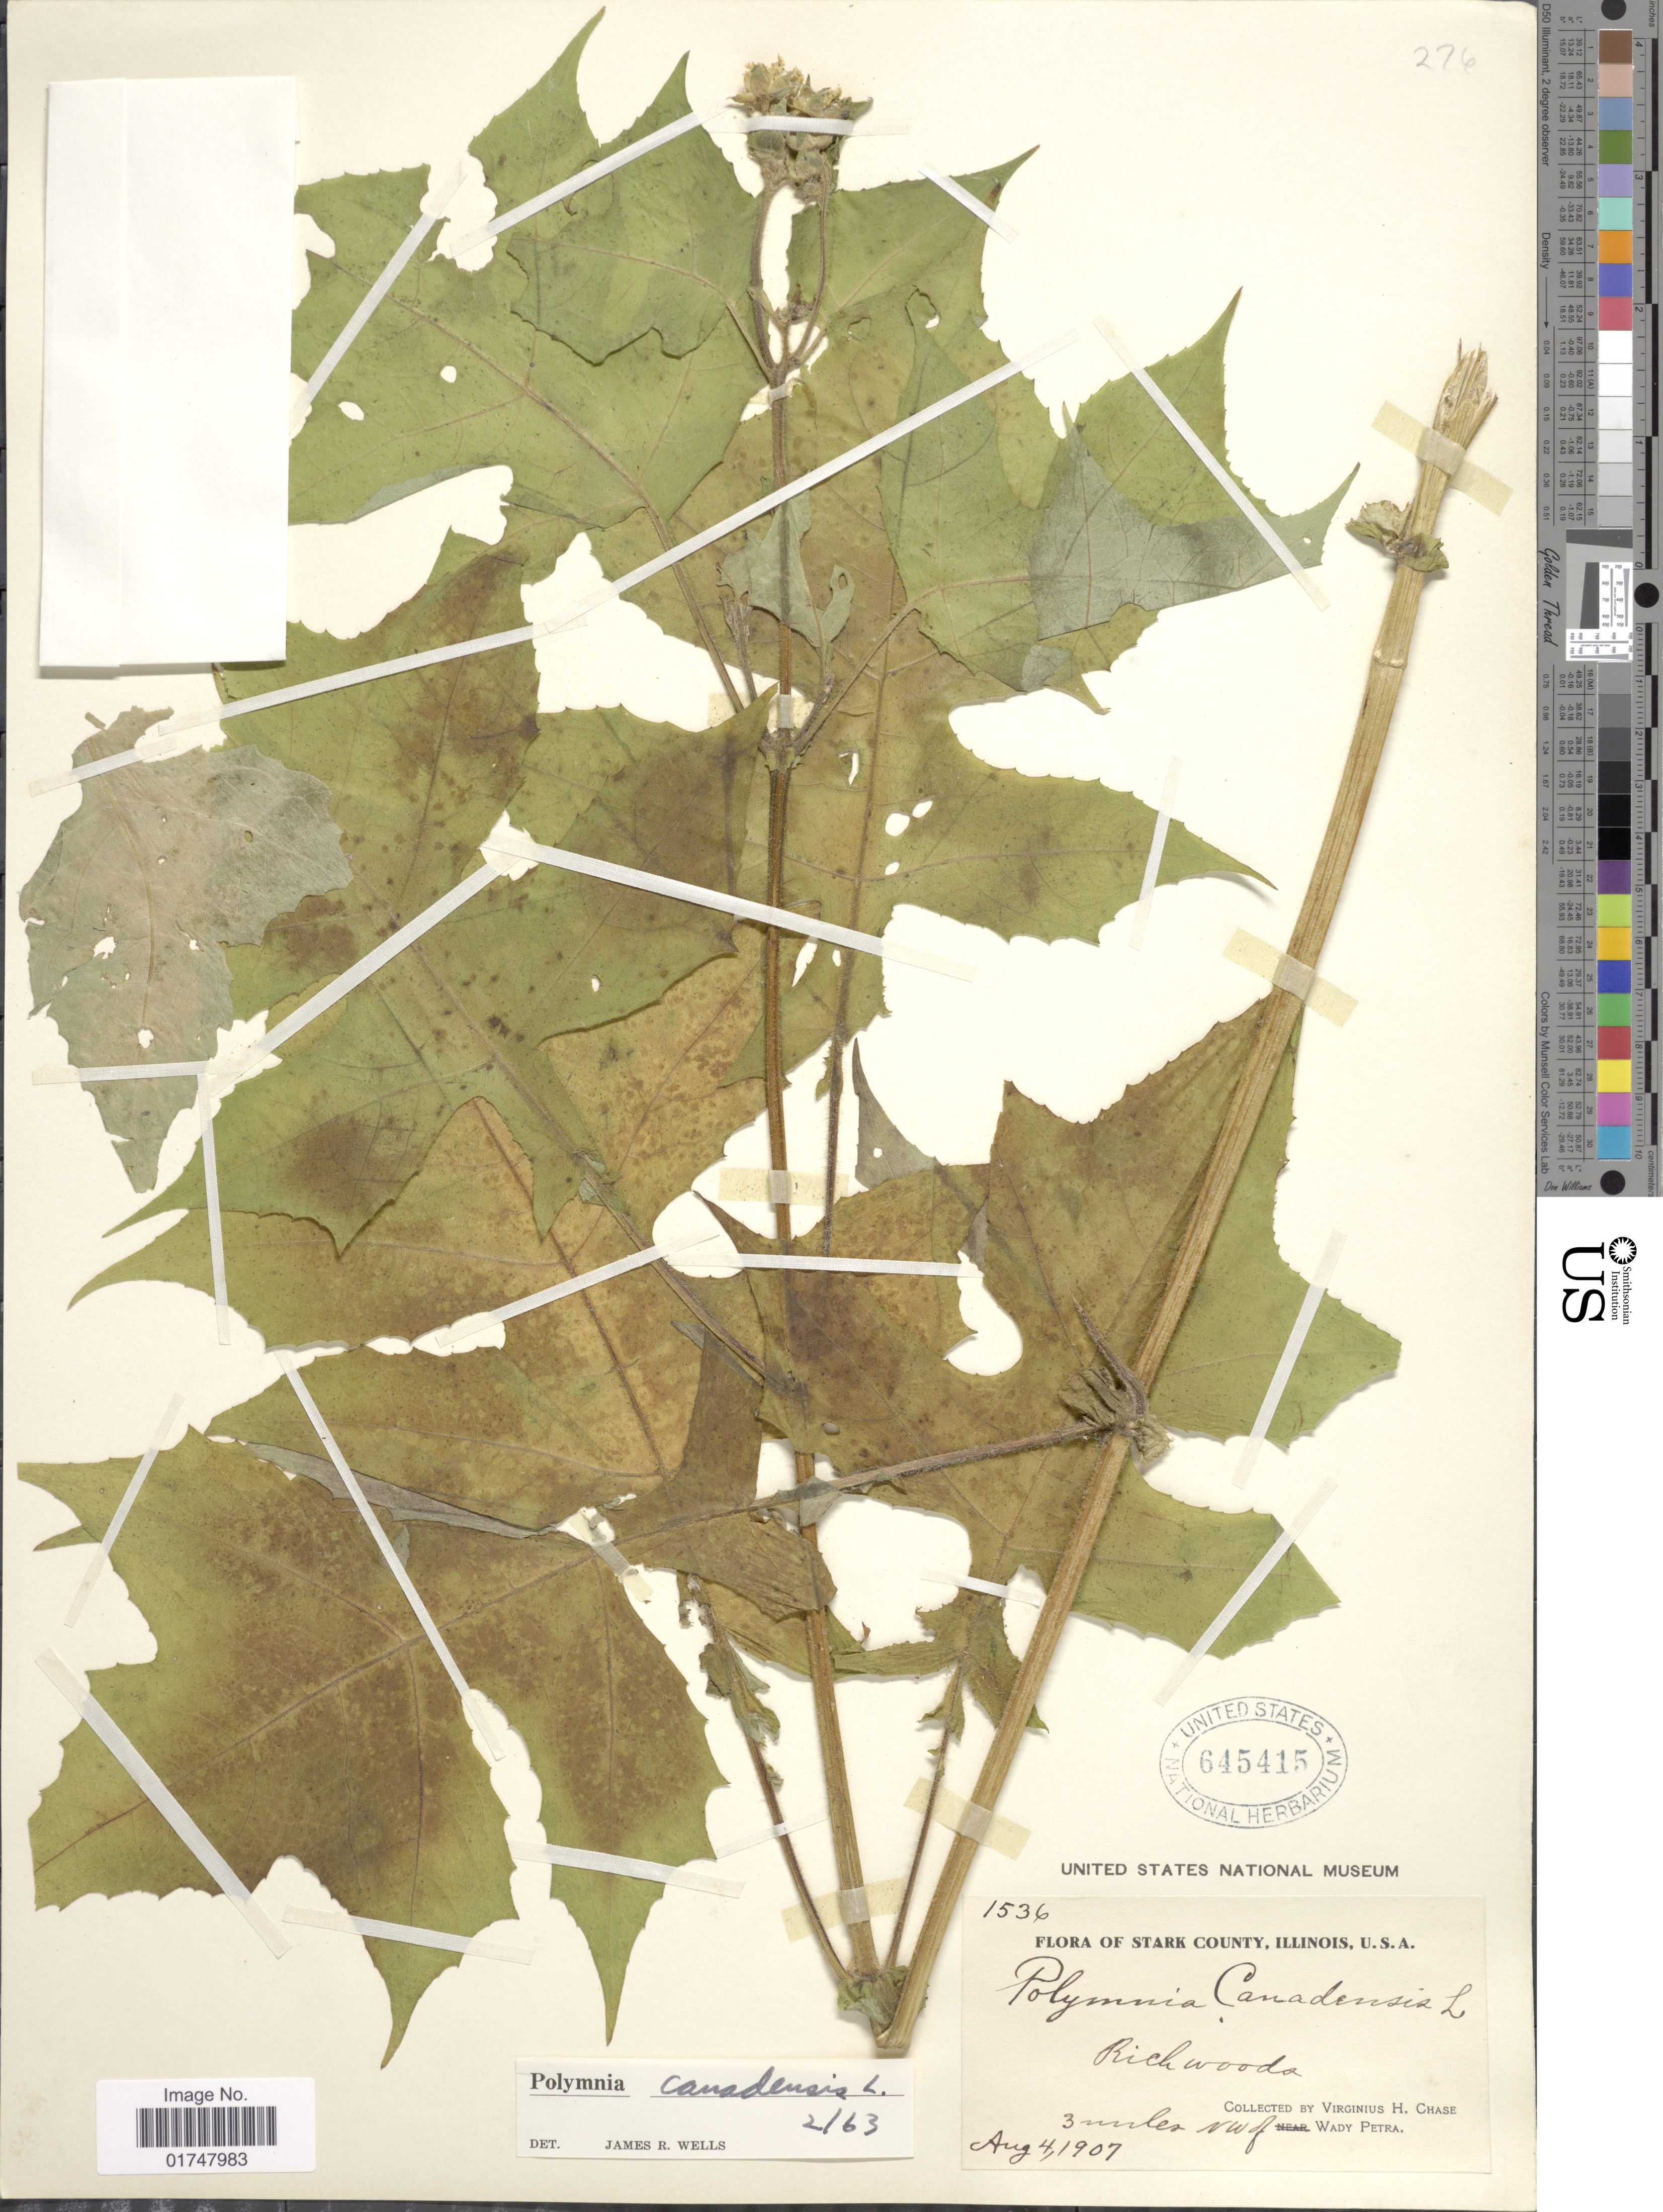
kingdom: Plantae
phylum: Tracheophyta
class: Magnoliopsida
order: Asterales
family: Asteraceae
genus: Polymnia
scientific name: Polymnia canadensis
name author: L.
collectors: V. H. Chase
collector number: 1536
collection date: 1907-08-04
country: United States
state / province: Illinois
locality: Stark County, Rich Woods, 3 miles NW of Wady Petra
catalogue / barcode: US 645415